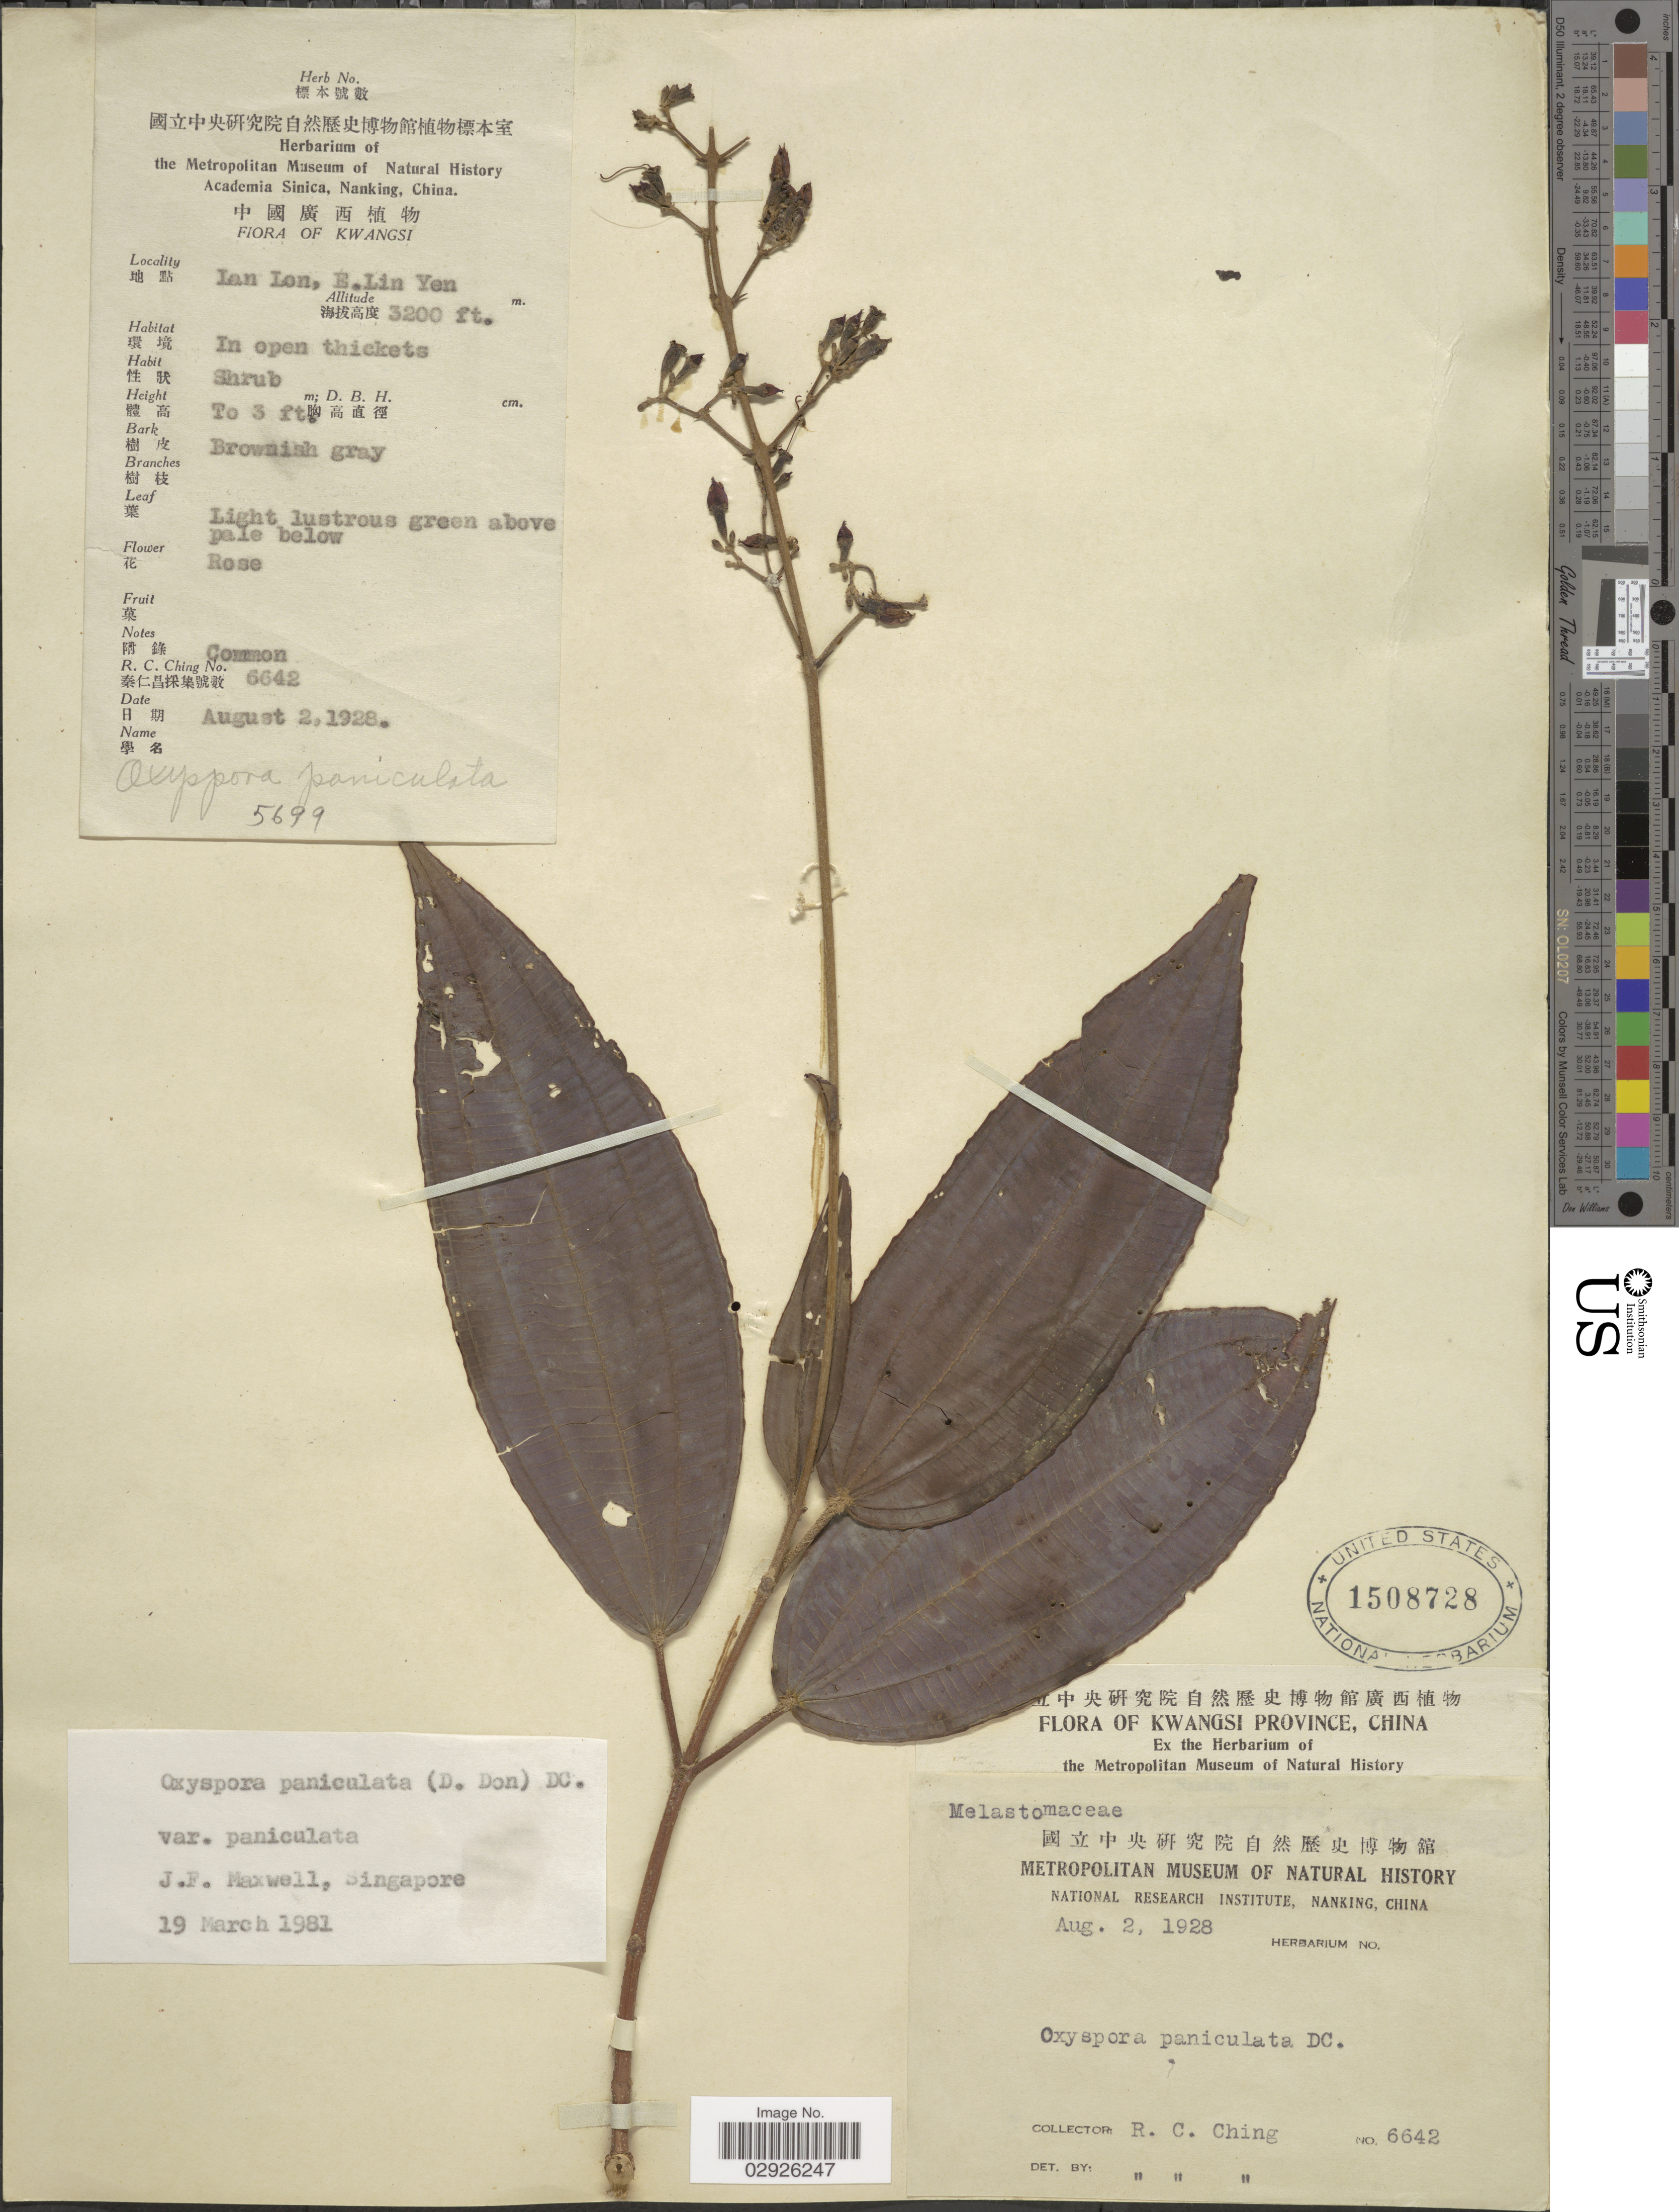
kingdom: Plantae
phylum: Tracheophyta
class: Magnoliopsida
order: Myrtales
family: Melastomataceae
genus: Oxyspora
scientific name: Oxyspora paniculata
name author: (D. Don) DC.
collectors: R. C. Ching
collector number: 6642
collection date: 1928-08-02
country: China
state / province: Guangxi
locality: Kwangsi Province. Lan Lon, E. Lin Yen.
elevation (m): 975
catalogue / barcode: US 1508728